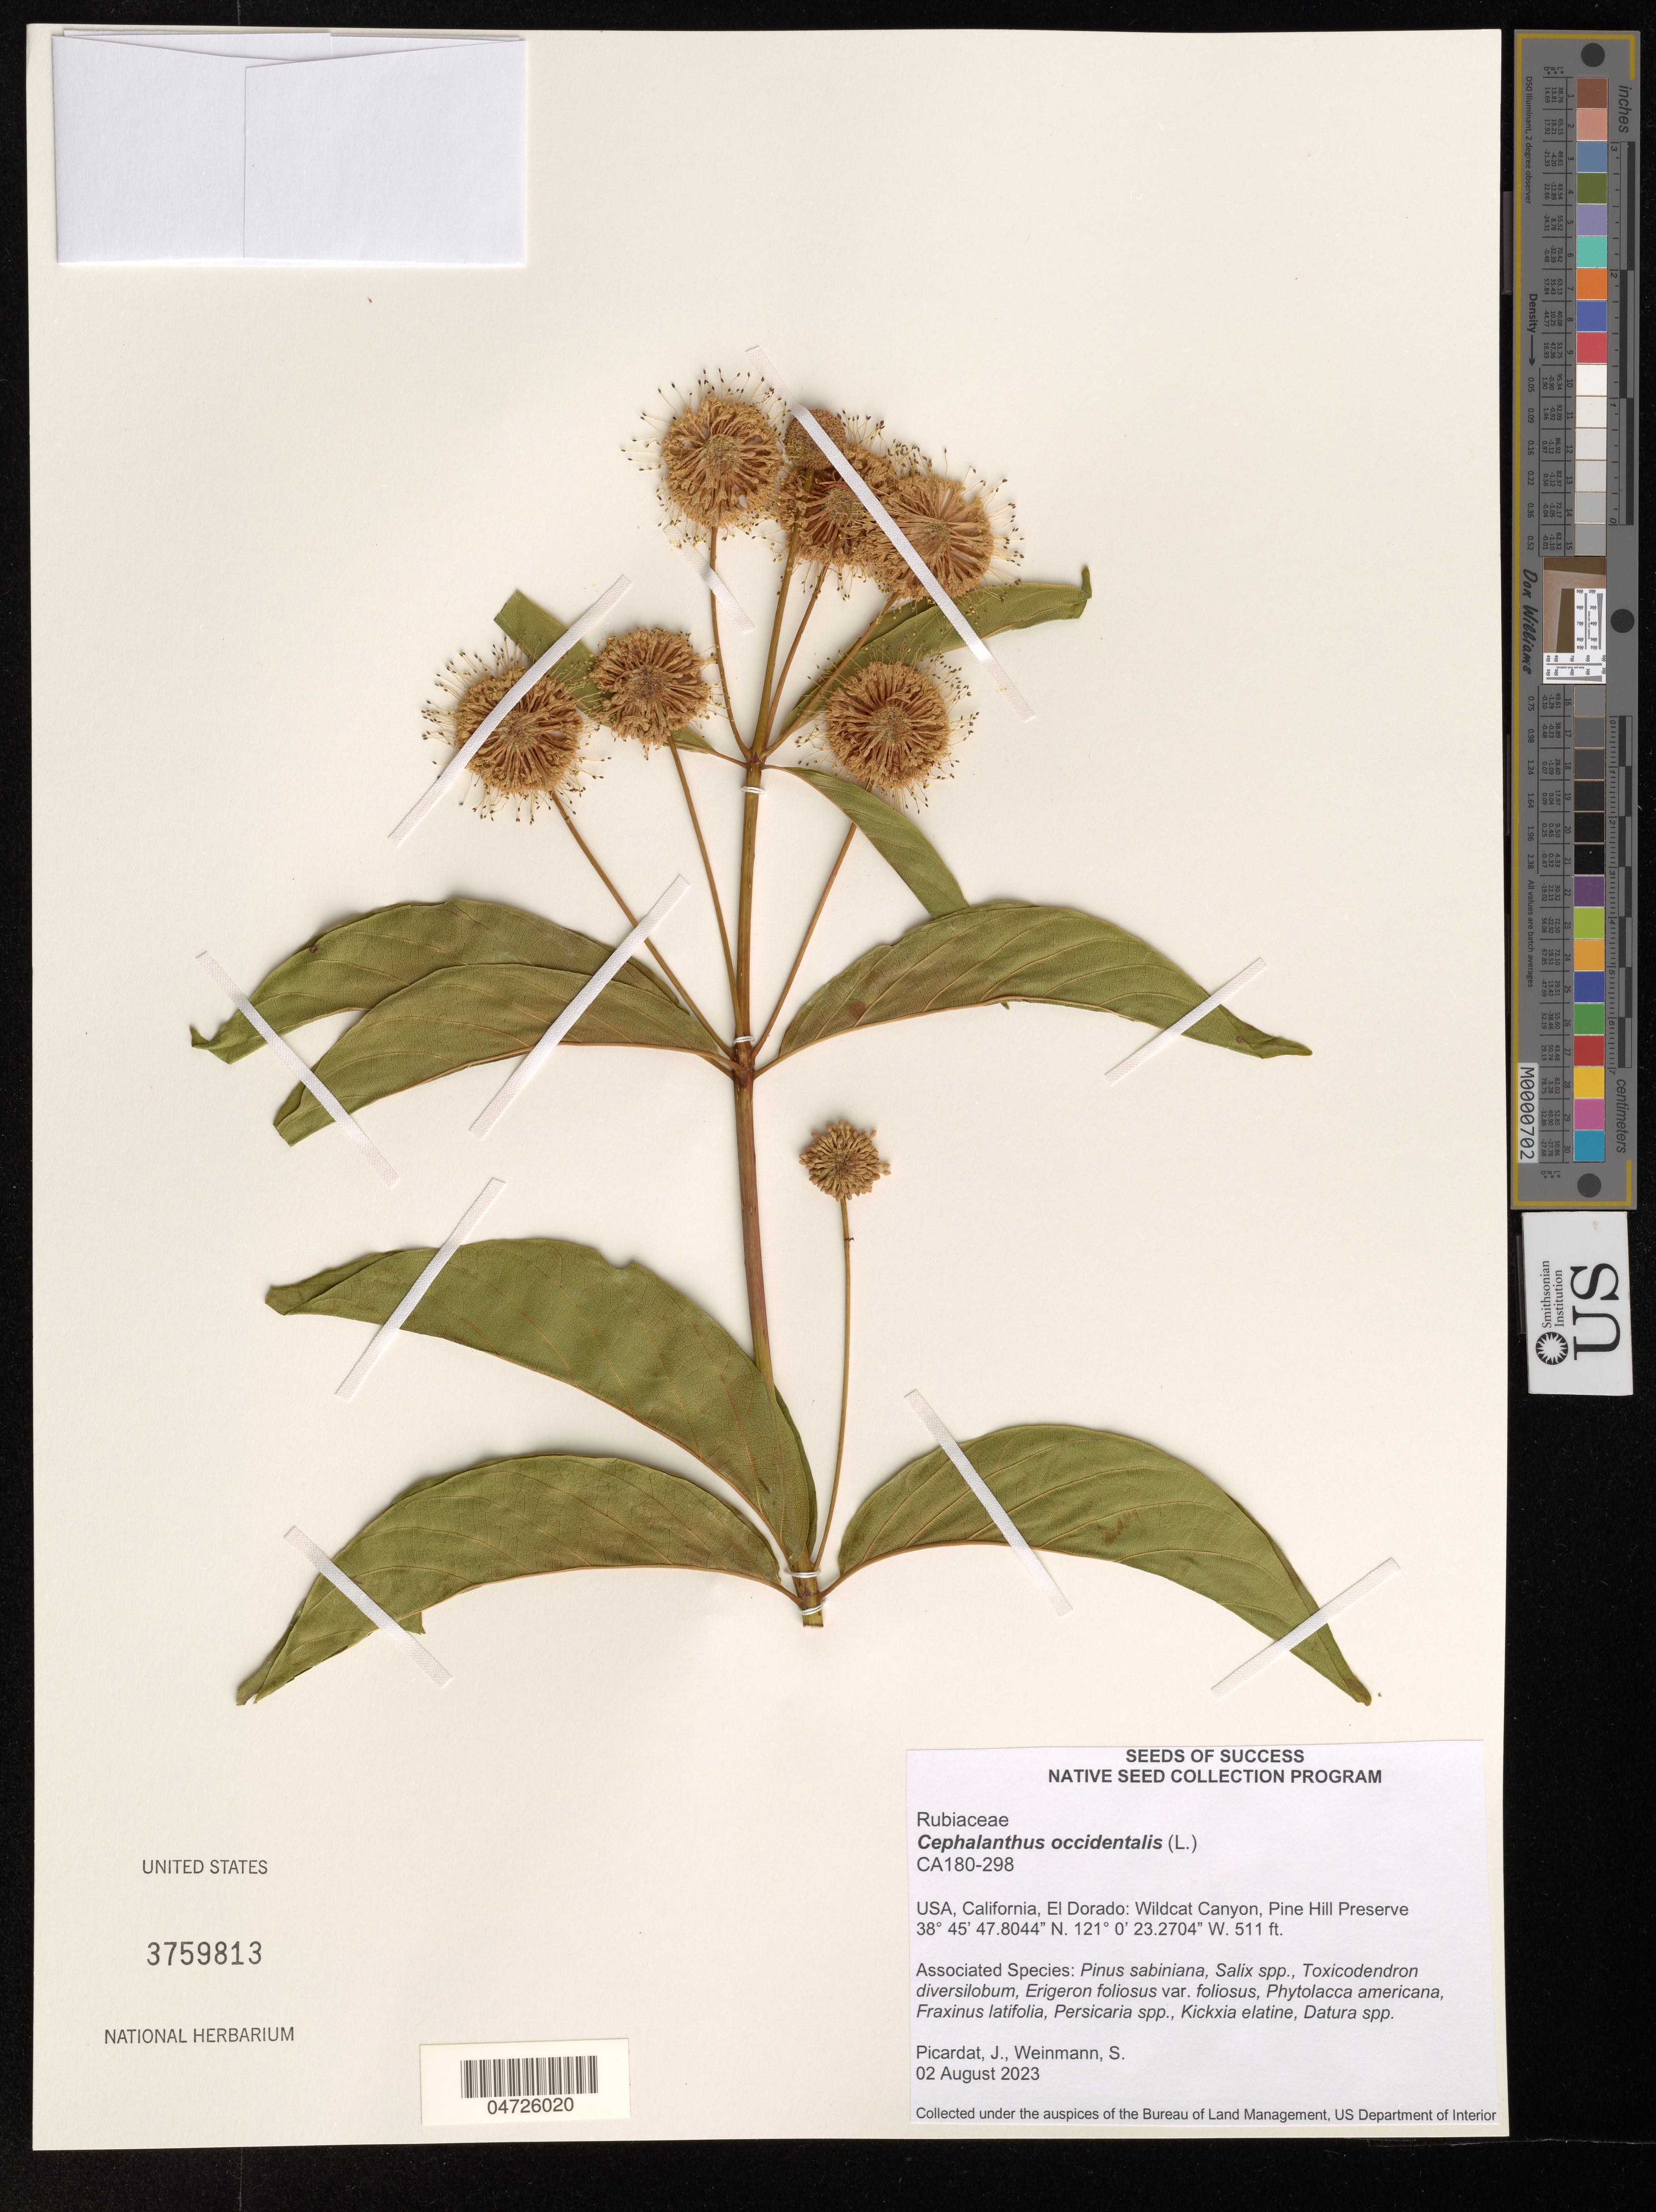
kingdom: Plantae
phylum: Tracheophyta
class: Magnoliopsida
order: Gentianales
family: Rubiaceae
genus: Cephalanthus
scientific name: Cephalanthus occidentalis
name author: L.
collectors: J. Picardat & S. Weinmann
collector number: CA180-298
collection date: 2023-08-02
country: United States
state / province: California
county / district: El Dorado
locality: El Dorado: Wildcat Canyon, Pine Hill Preserve.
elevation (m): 156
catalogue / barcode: US 3759813